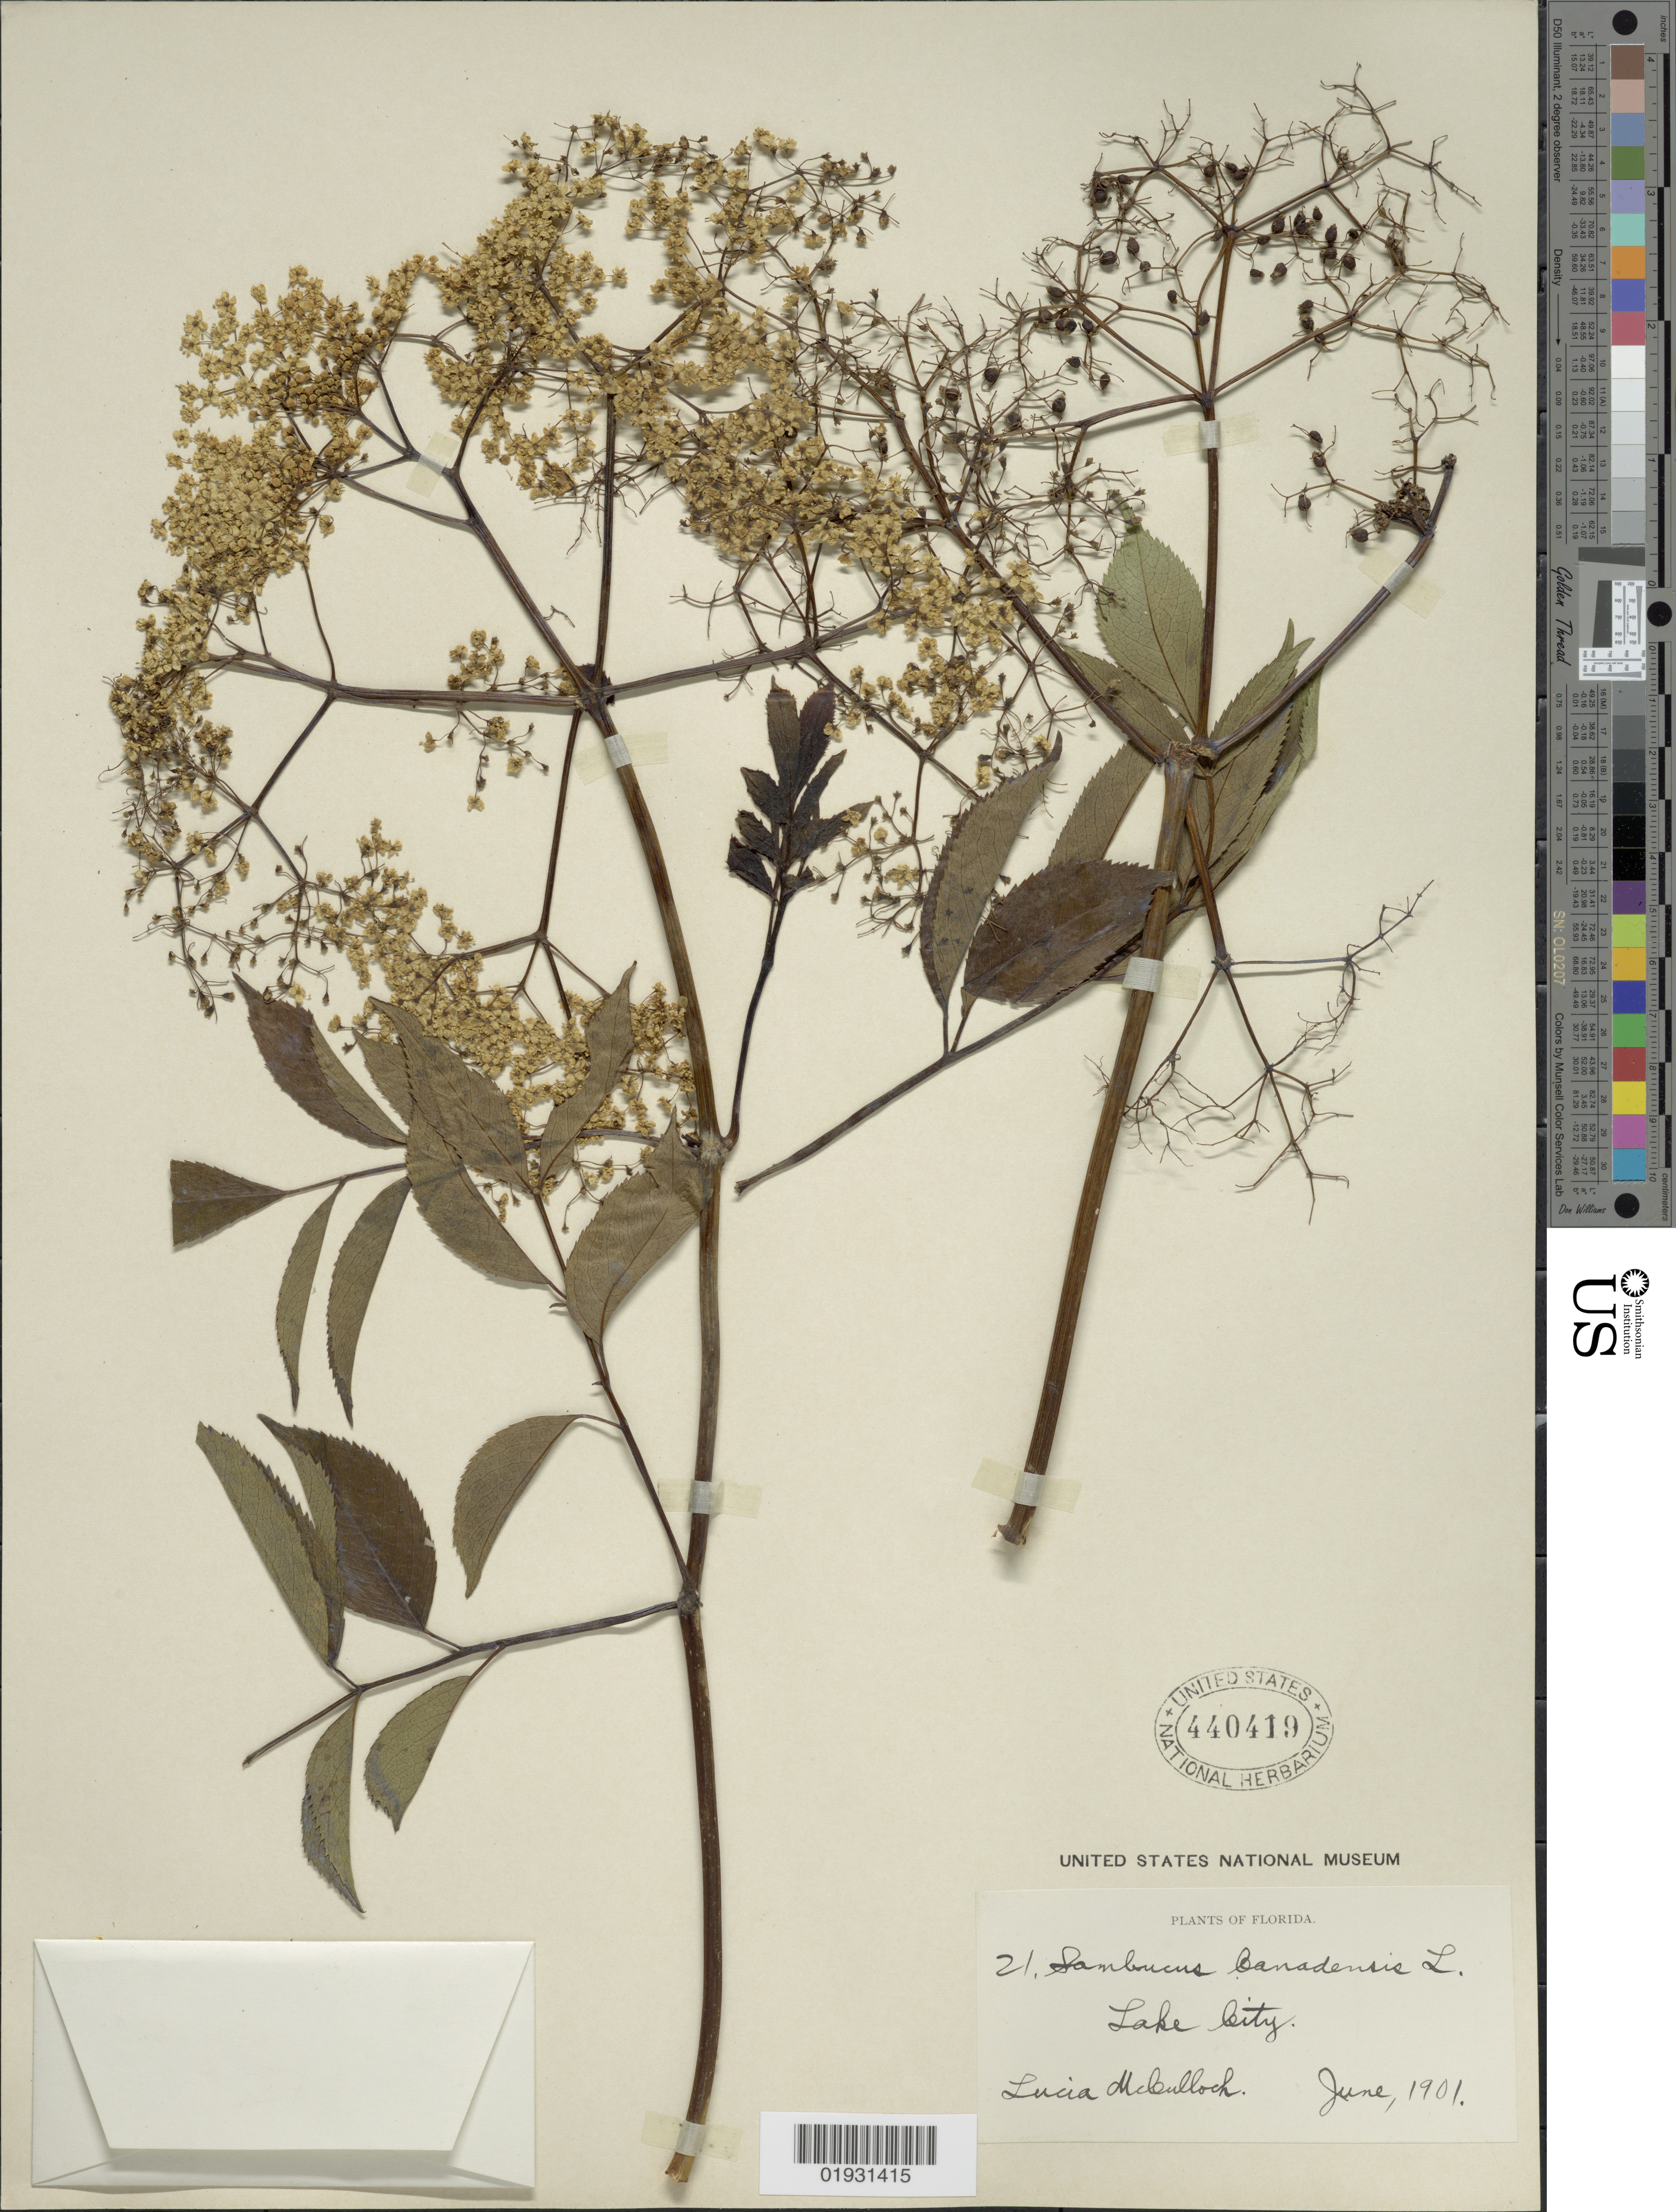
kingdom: Plantae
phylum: Tracheophyta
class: Magnoliopsida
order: Dipsacales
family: Viburnaceae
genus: Sambucus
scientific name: Sambucus simpsonii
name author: Rehder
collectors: L. McCulloch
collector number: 21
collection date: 1901-06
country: United States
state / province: Florida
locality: Lake City.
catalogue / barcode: US 440419